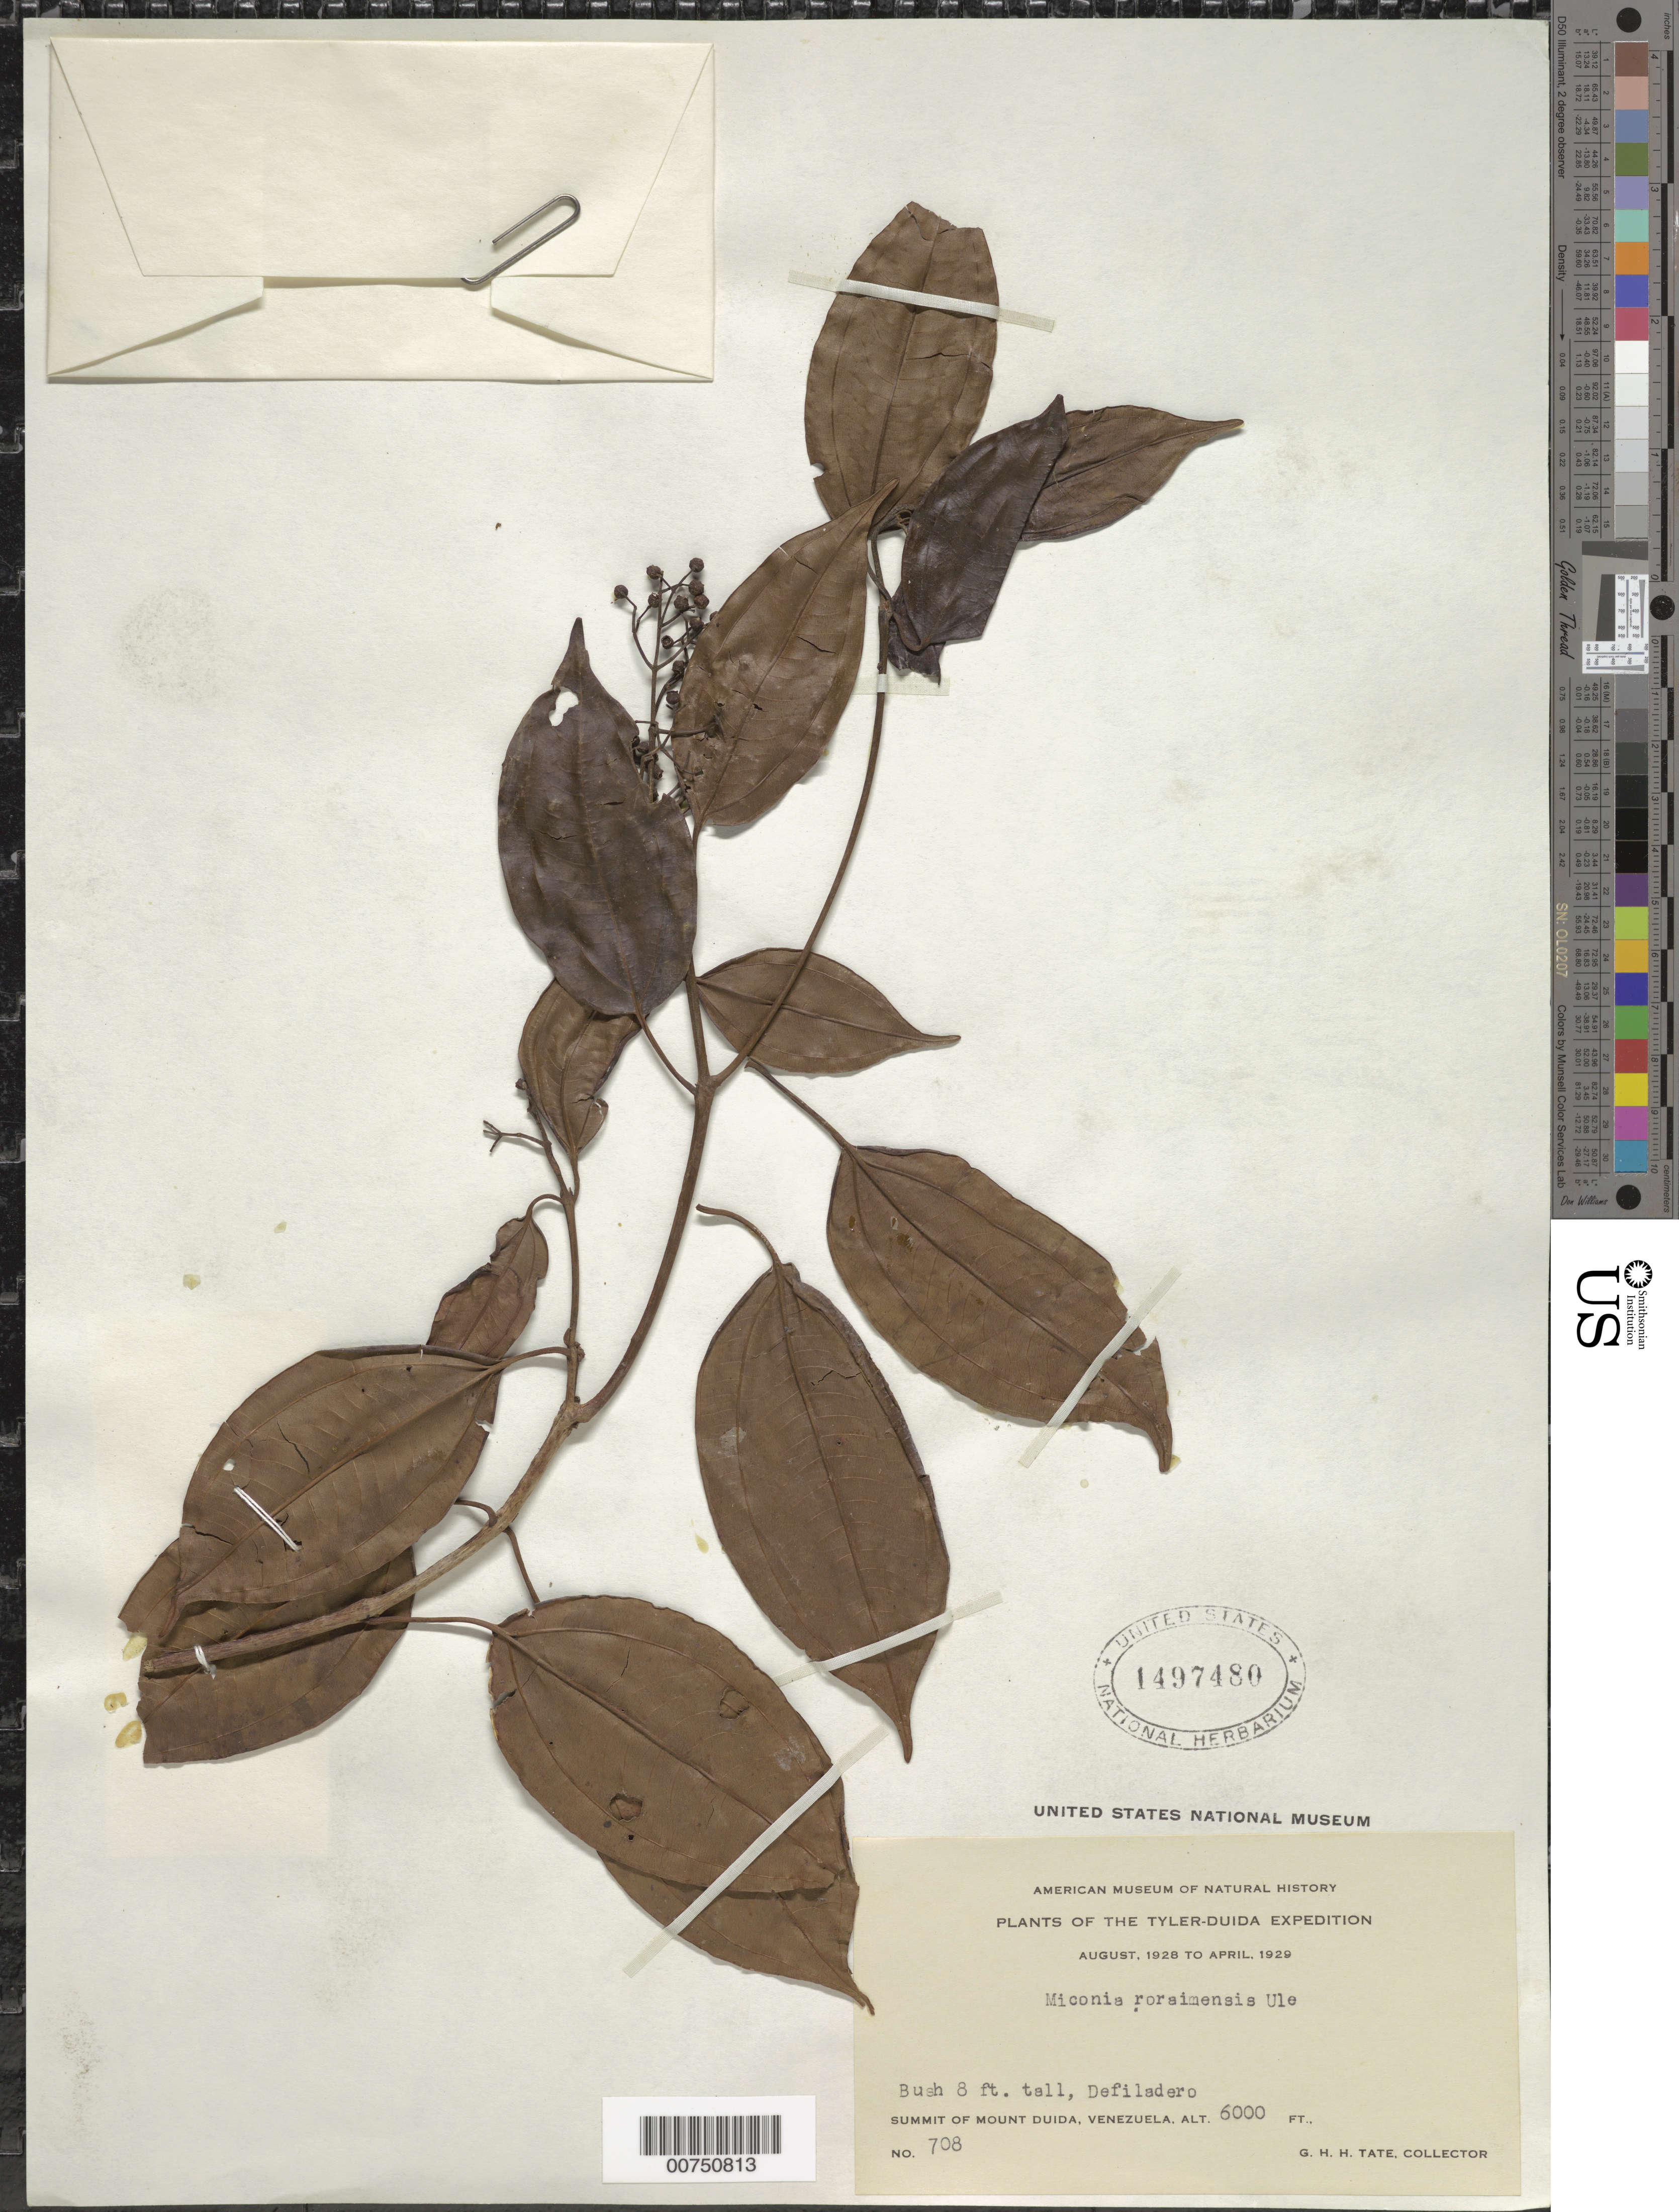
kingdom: Plantae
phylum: Tracheophyta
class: Magnoliopsida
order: Myrtales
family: Melastomataceae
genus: Miconia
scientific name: Miconia roraimensis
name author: Ule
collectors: G. H. H.Tate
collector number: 708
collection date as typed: Aug-28 to Apr-29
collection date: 1928-08/1929-04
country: Venezuela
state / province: Amazonas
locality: Mount Duida, summit, Defiladero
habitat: Summit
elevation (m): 1829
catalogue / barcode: US 1497480